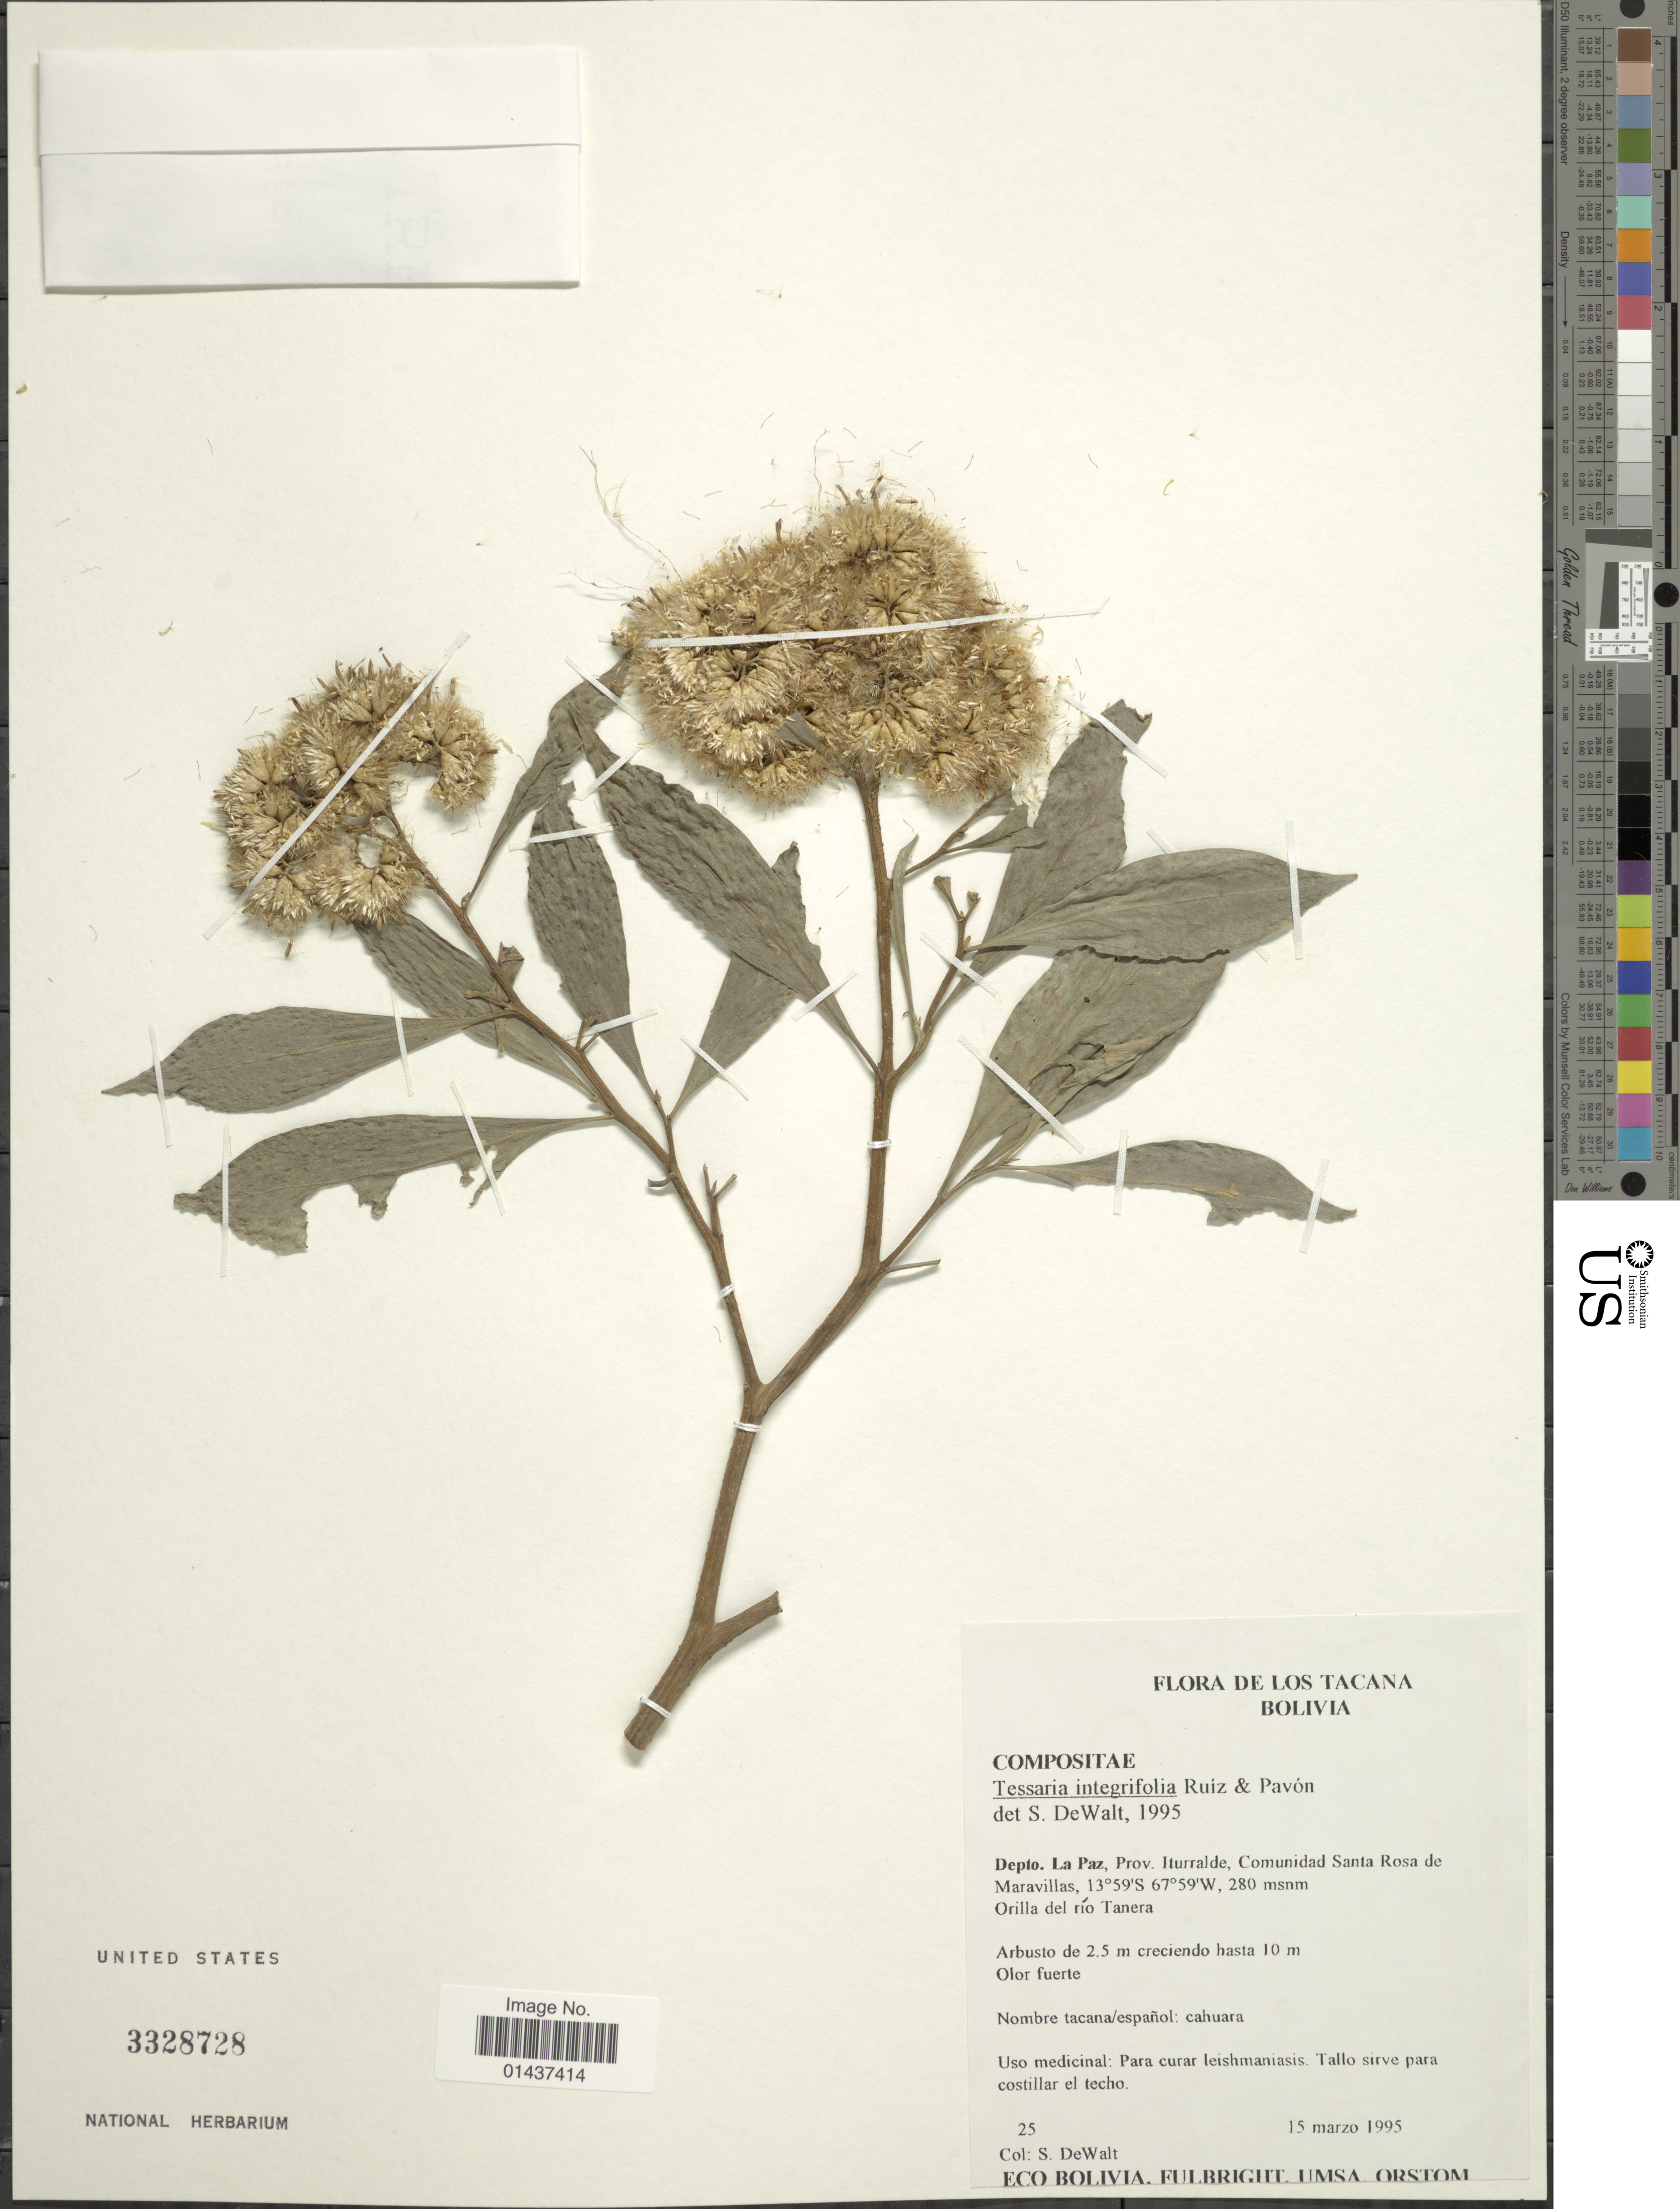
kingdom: Plantae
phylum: Tracheophyta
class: Magnoliopsida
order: Asterales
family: Asteraceae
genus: Tessaria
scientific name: Tessaria integrifolia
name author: Ruiz & Pav.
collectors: S. DeWalt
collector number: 25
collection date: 1995-03-15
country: Bolivia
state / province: La Paz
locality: Depto. La Paz, Prov. Iturralde, Communidad Santa Rosa de Maravillas, Orilla del río Tanera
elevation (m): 280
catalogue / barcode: US 3328728